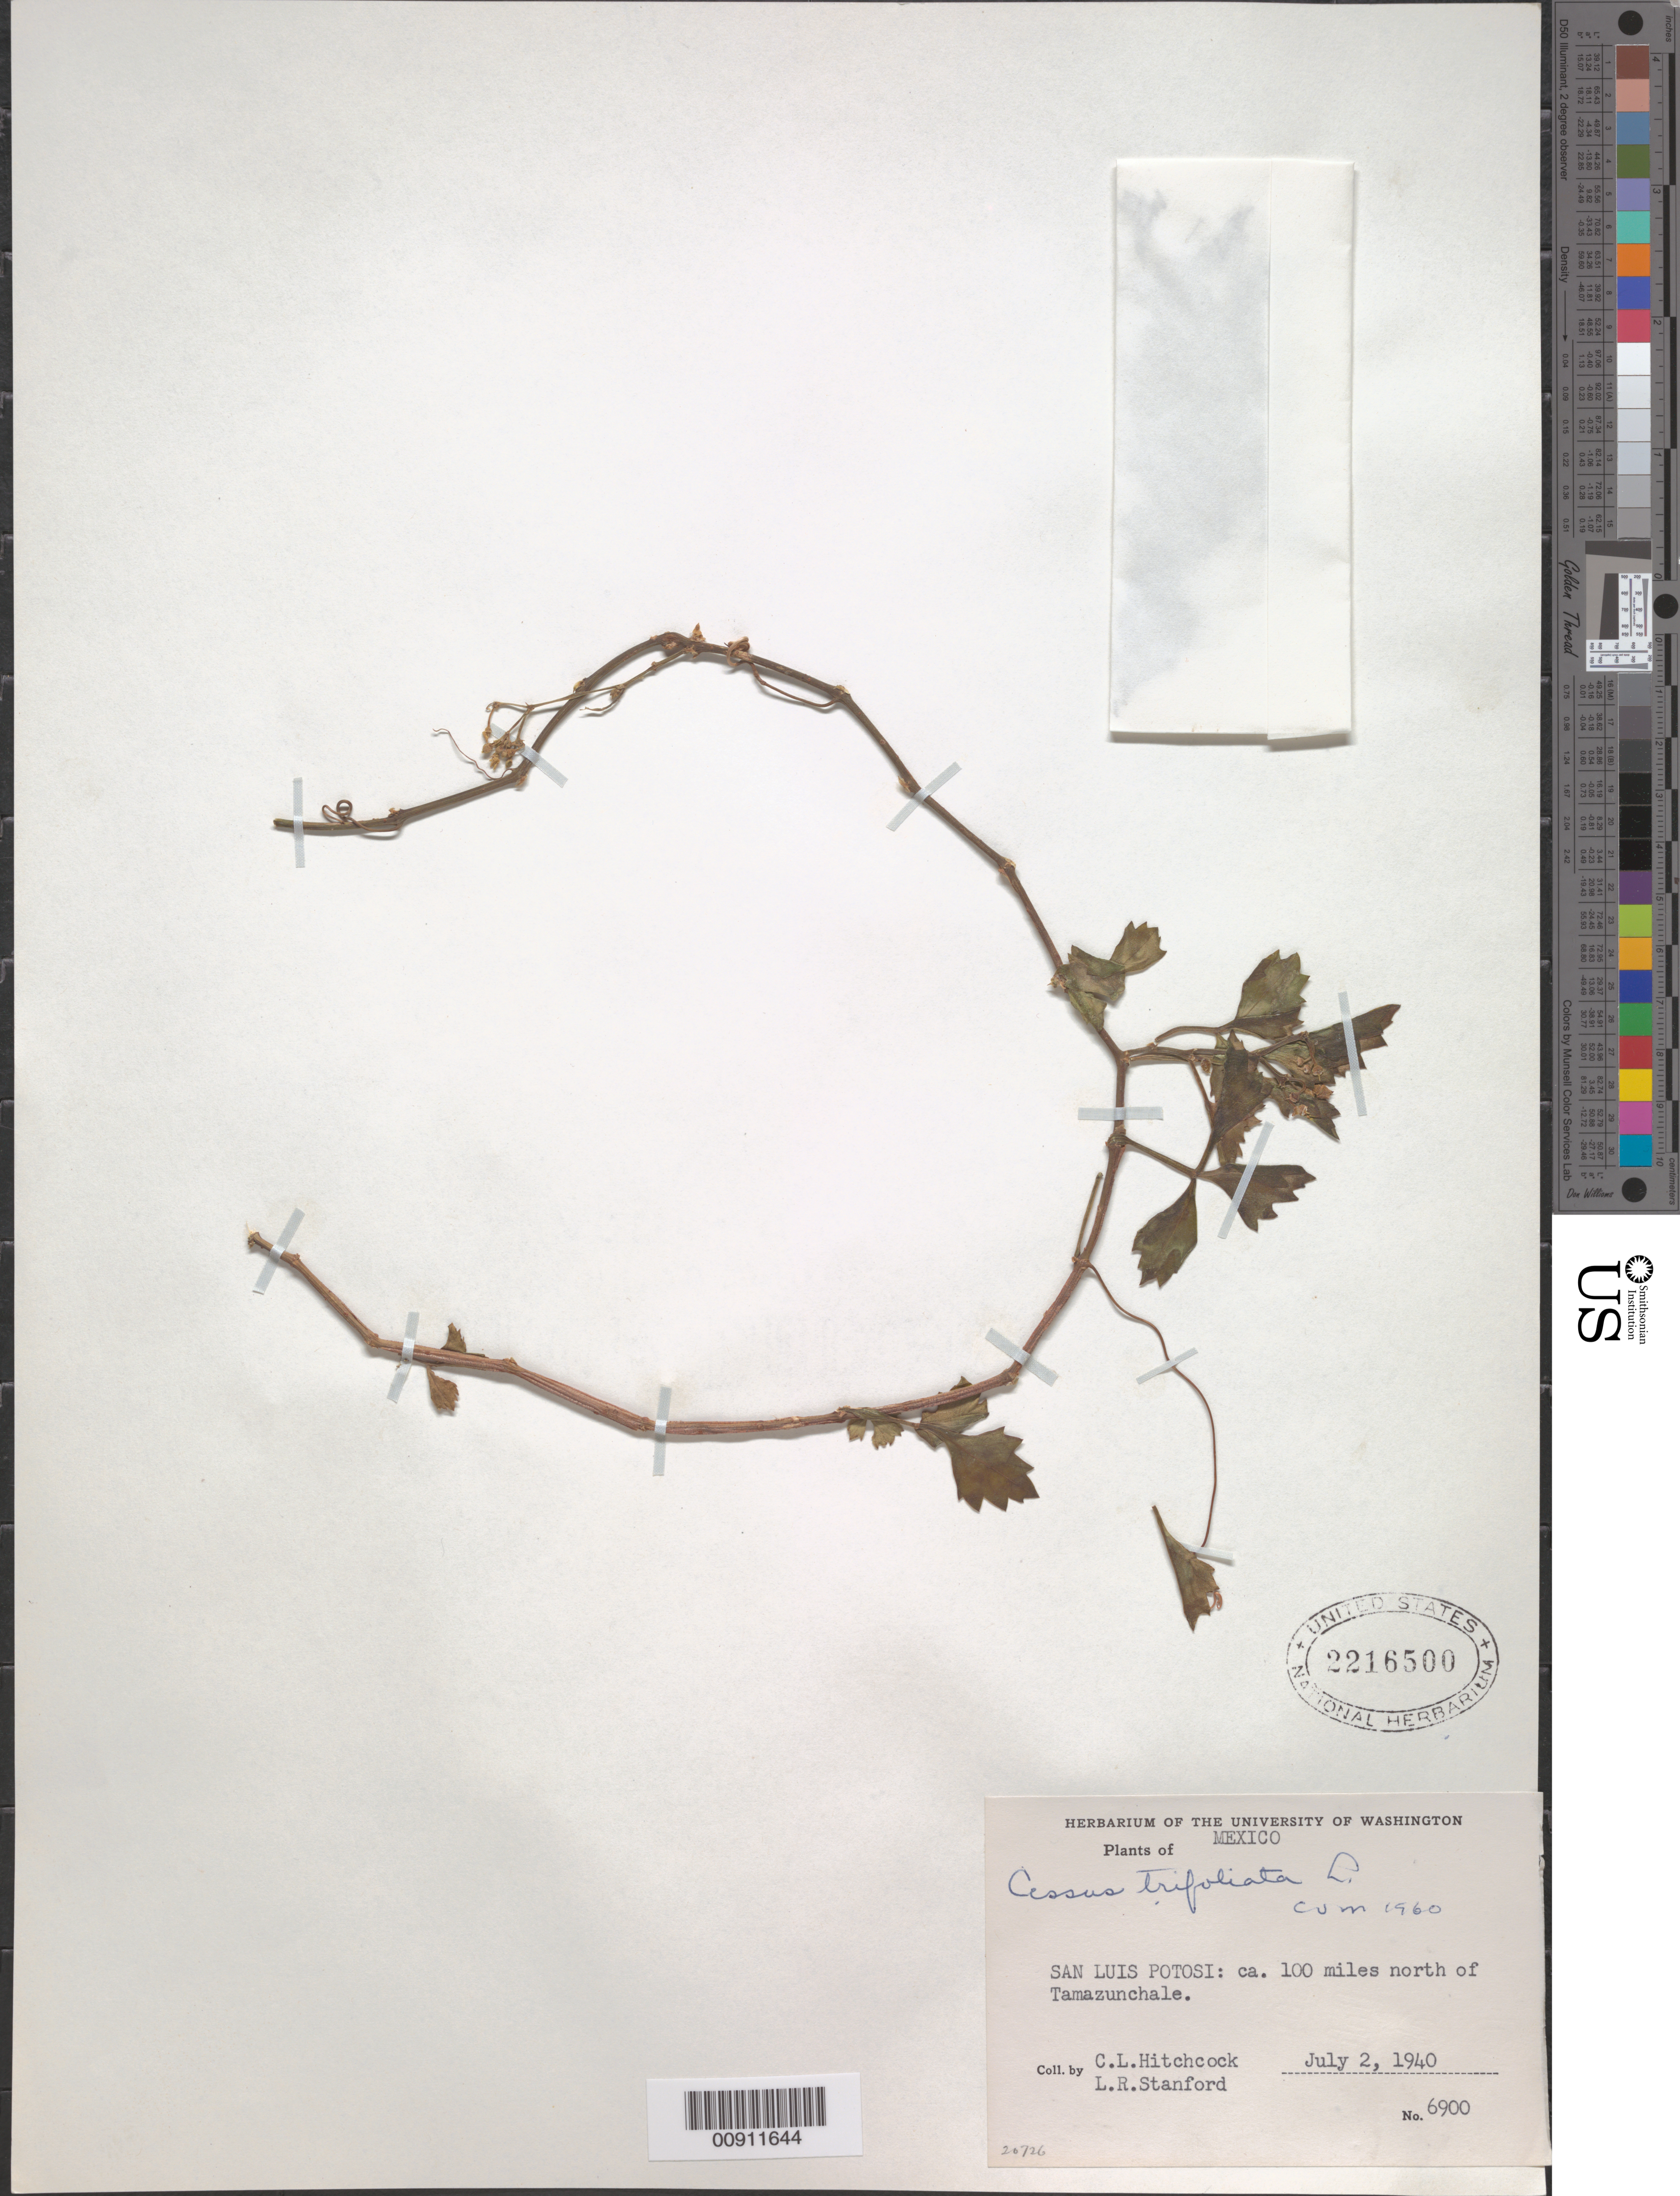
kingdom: Plantae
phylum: Tracheophyta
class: Magnoliopsida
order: Vitales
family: Vitaceae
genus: Cissus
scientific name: Cissus trifoliata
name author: (L.) L.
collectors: C. L. Hitchcock & L. R. Stanford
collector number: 6900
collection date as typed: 02 Jul 1940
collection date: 1940-07-02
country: Mexico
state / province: San Luis Potosí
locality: San Luis Potosí: ca. 100 miles north of Tamazunchale.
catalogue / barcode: US 2216500